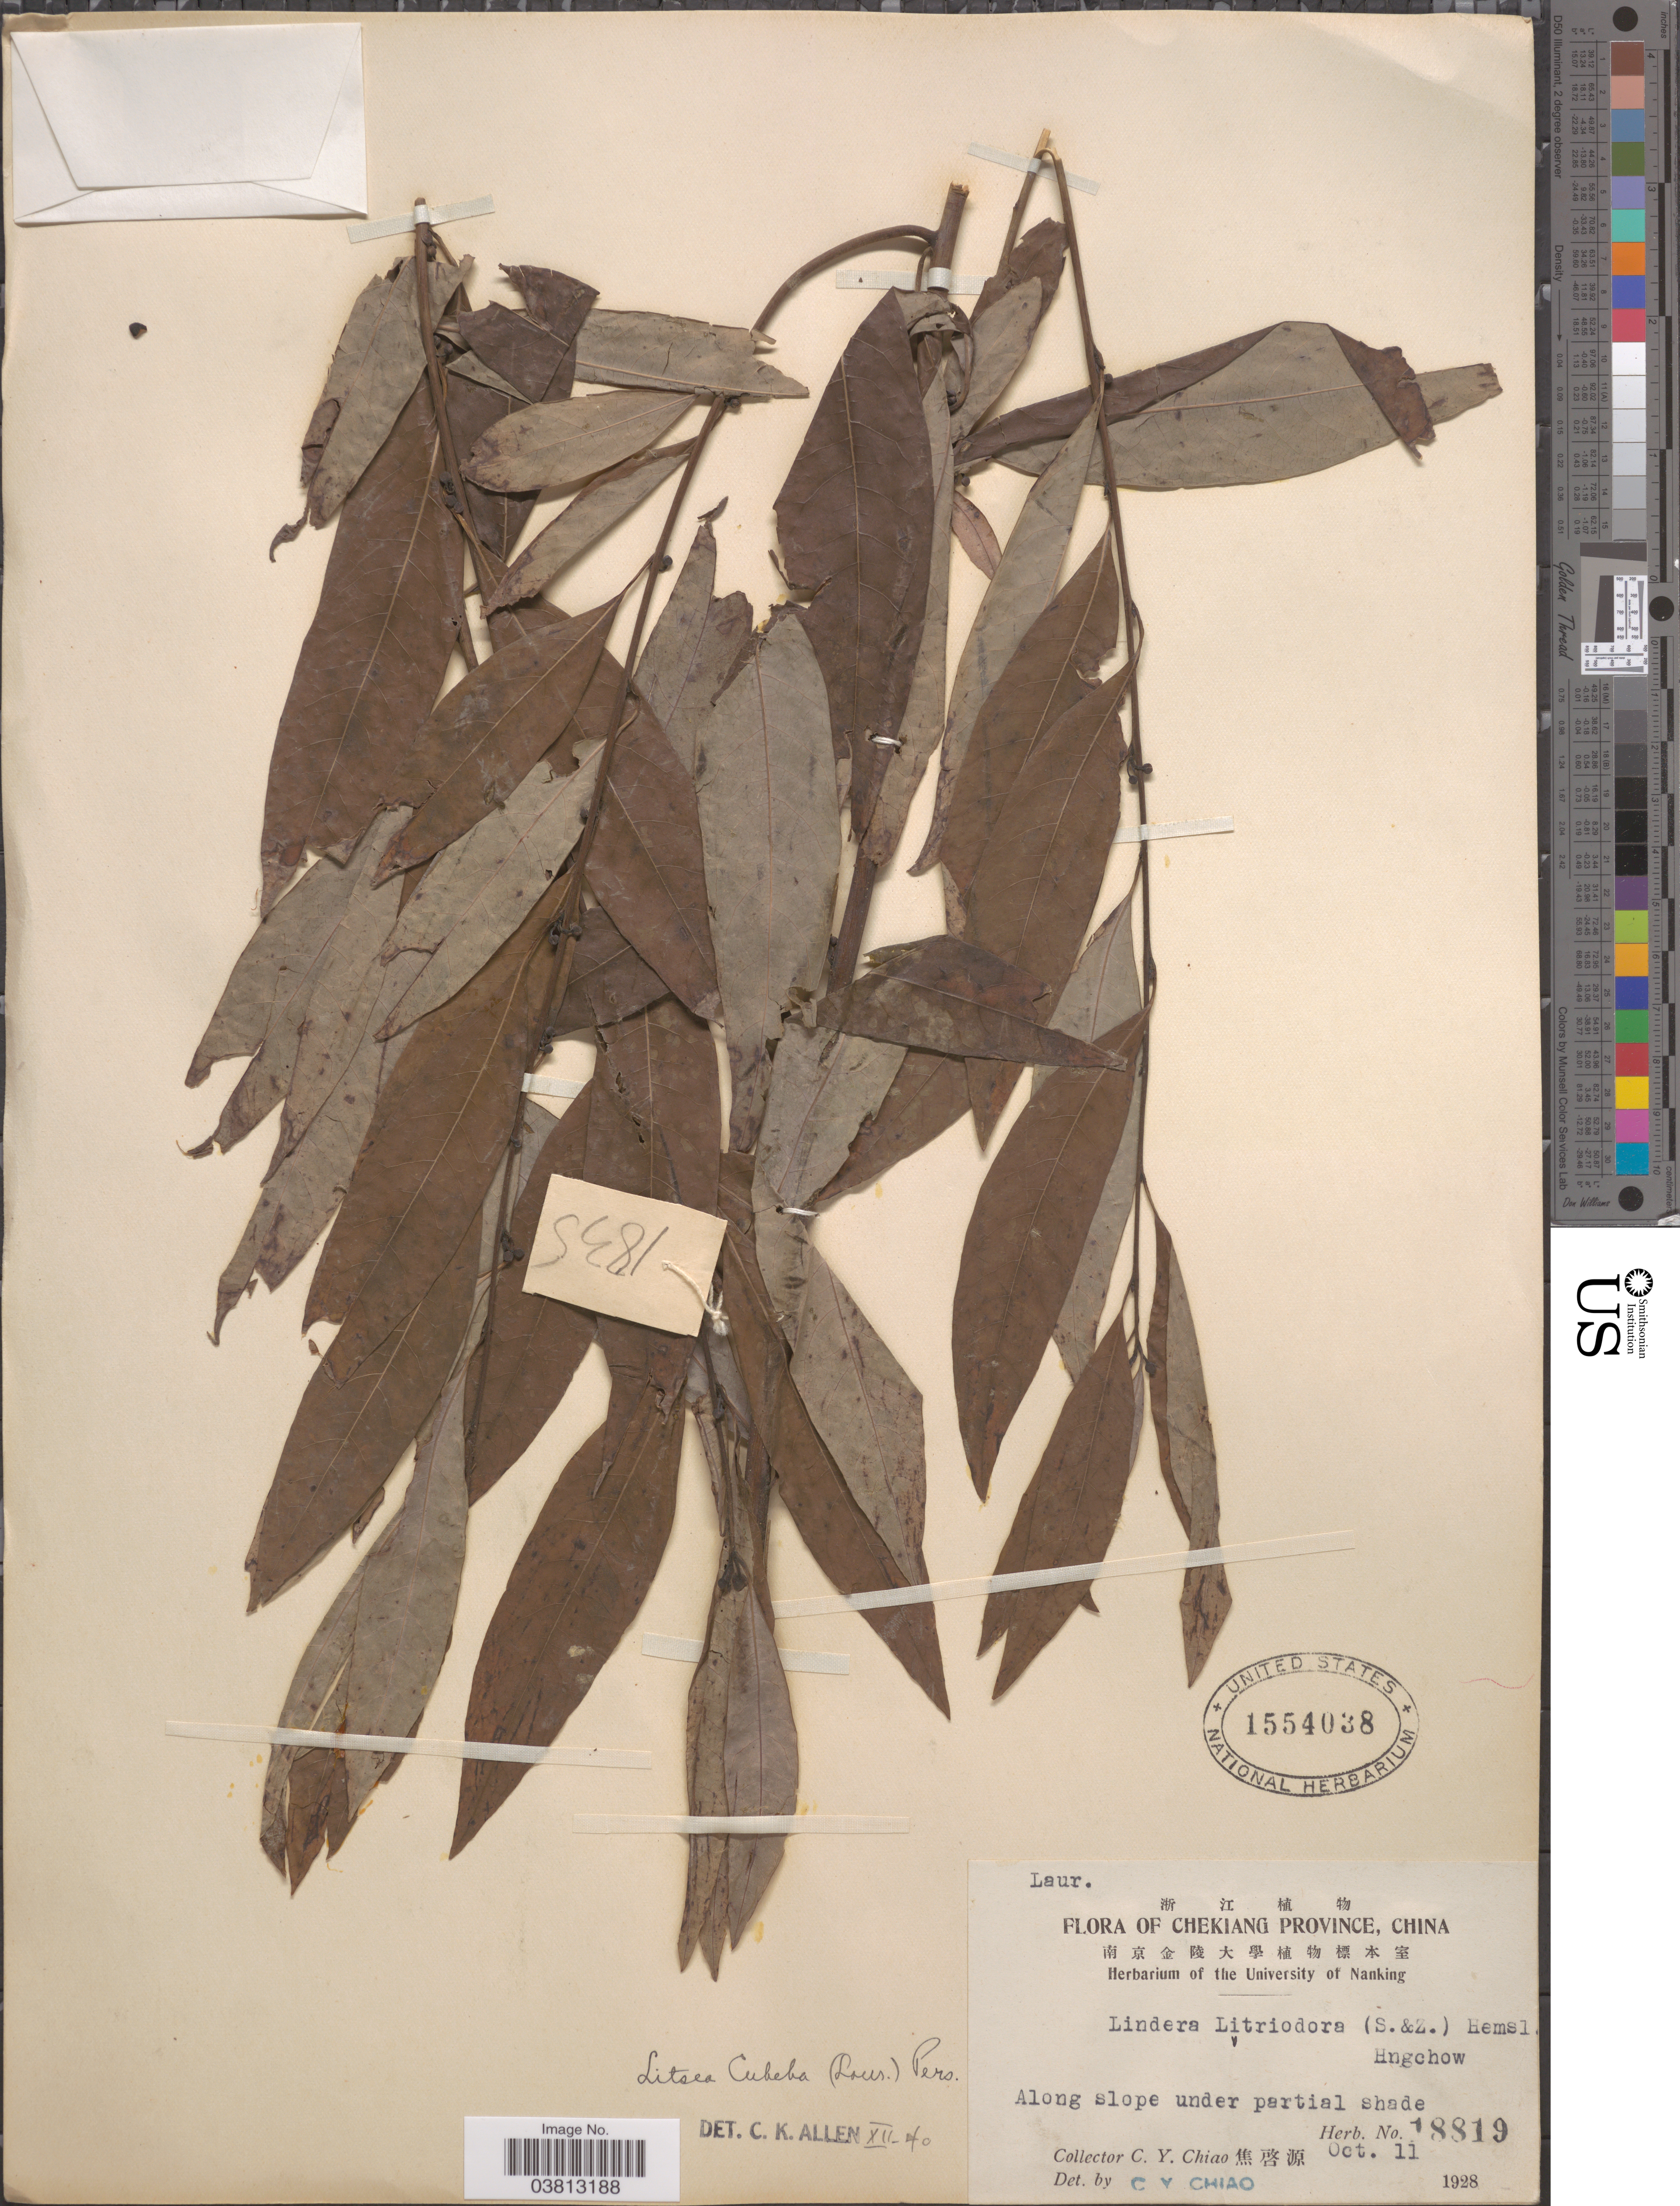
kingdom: Plantae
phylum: Tracheophyta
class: Magnoliopsida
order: Laurales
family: Lauraceae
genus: Litsea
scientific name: Litsea cubeba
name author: (Lour.) Pers.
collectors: C. Y. Chiao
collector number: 18819*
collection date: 1928-10-11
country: China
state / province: Zhejiang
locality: Chekiang Province.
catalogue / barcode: US 1554038